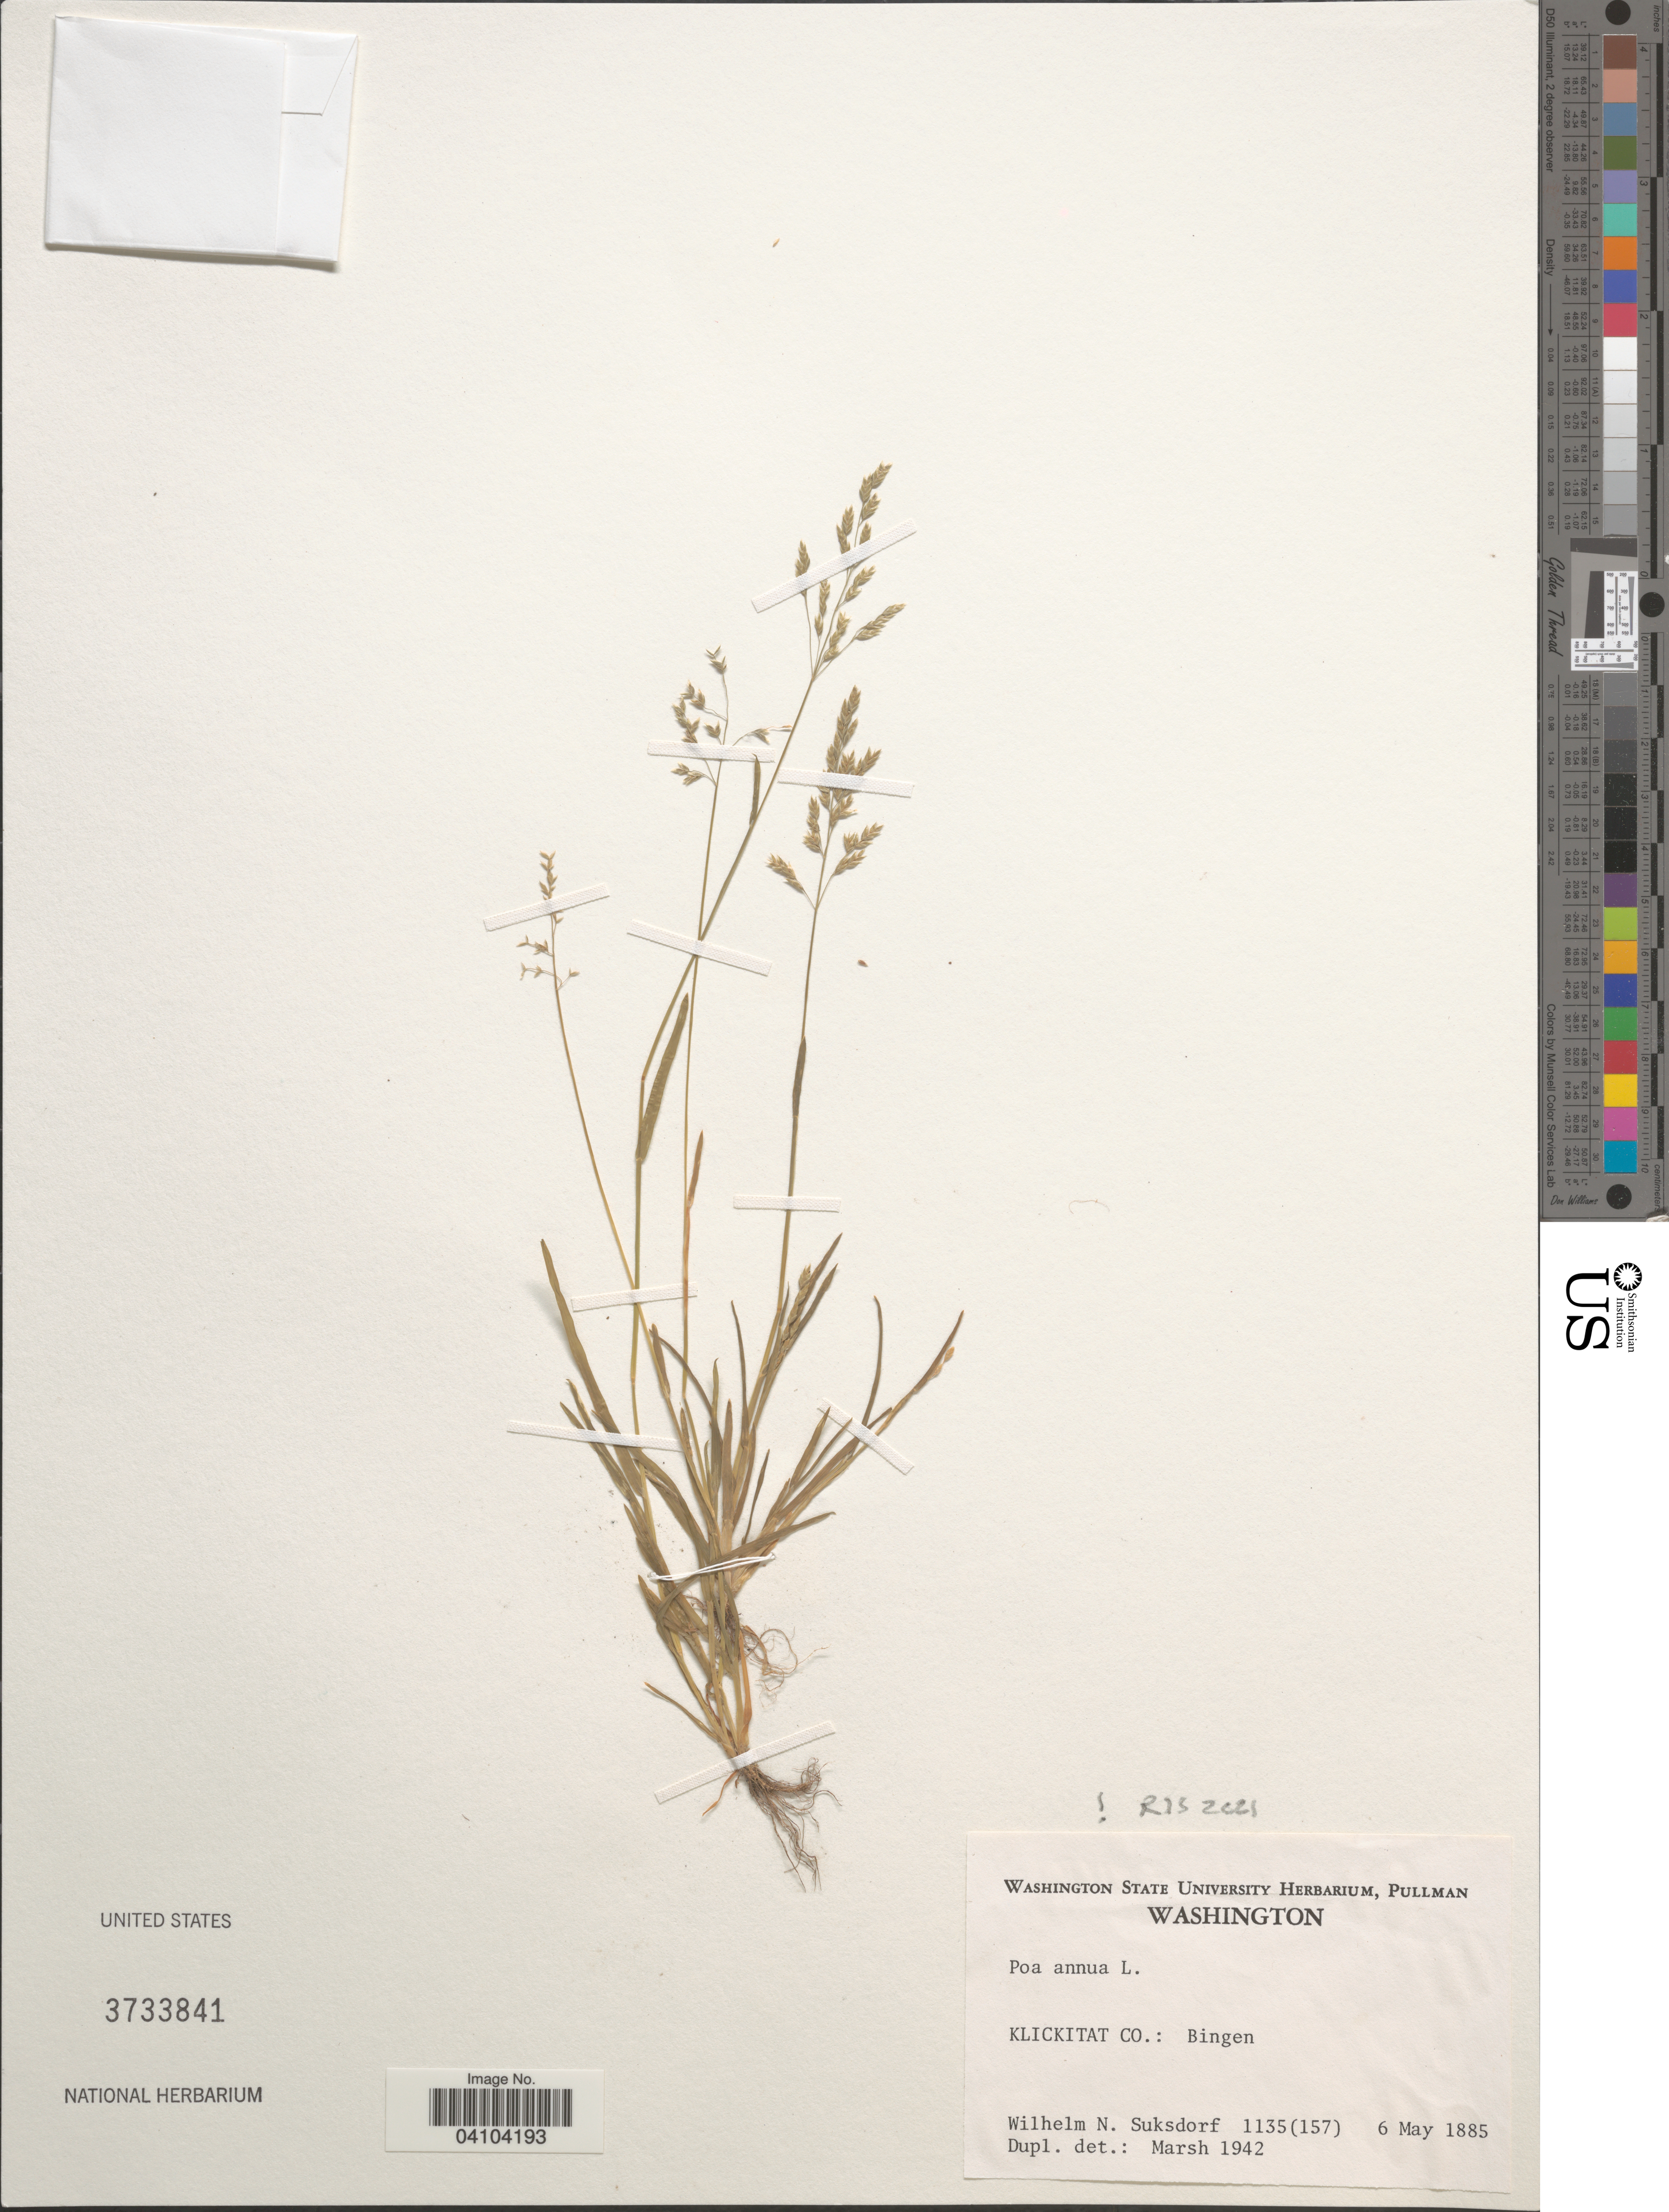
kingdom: Plantae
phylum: Tracheophyta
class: Liliopsida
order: Poales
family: Poaceae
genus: Poa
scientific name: Poa annua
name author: L.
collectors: W. N. Suksdorf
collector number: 1135(157)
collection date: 1885-05-06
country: United States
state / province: Washington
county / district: Klickitat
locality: Klickitat Co.: Bingen.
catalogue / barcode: US 3733841